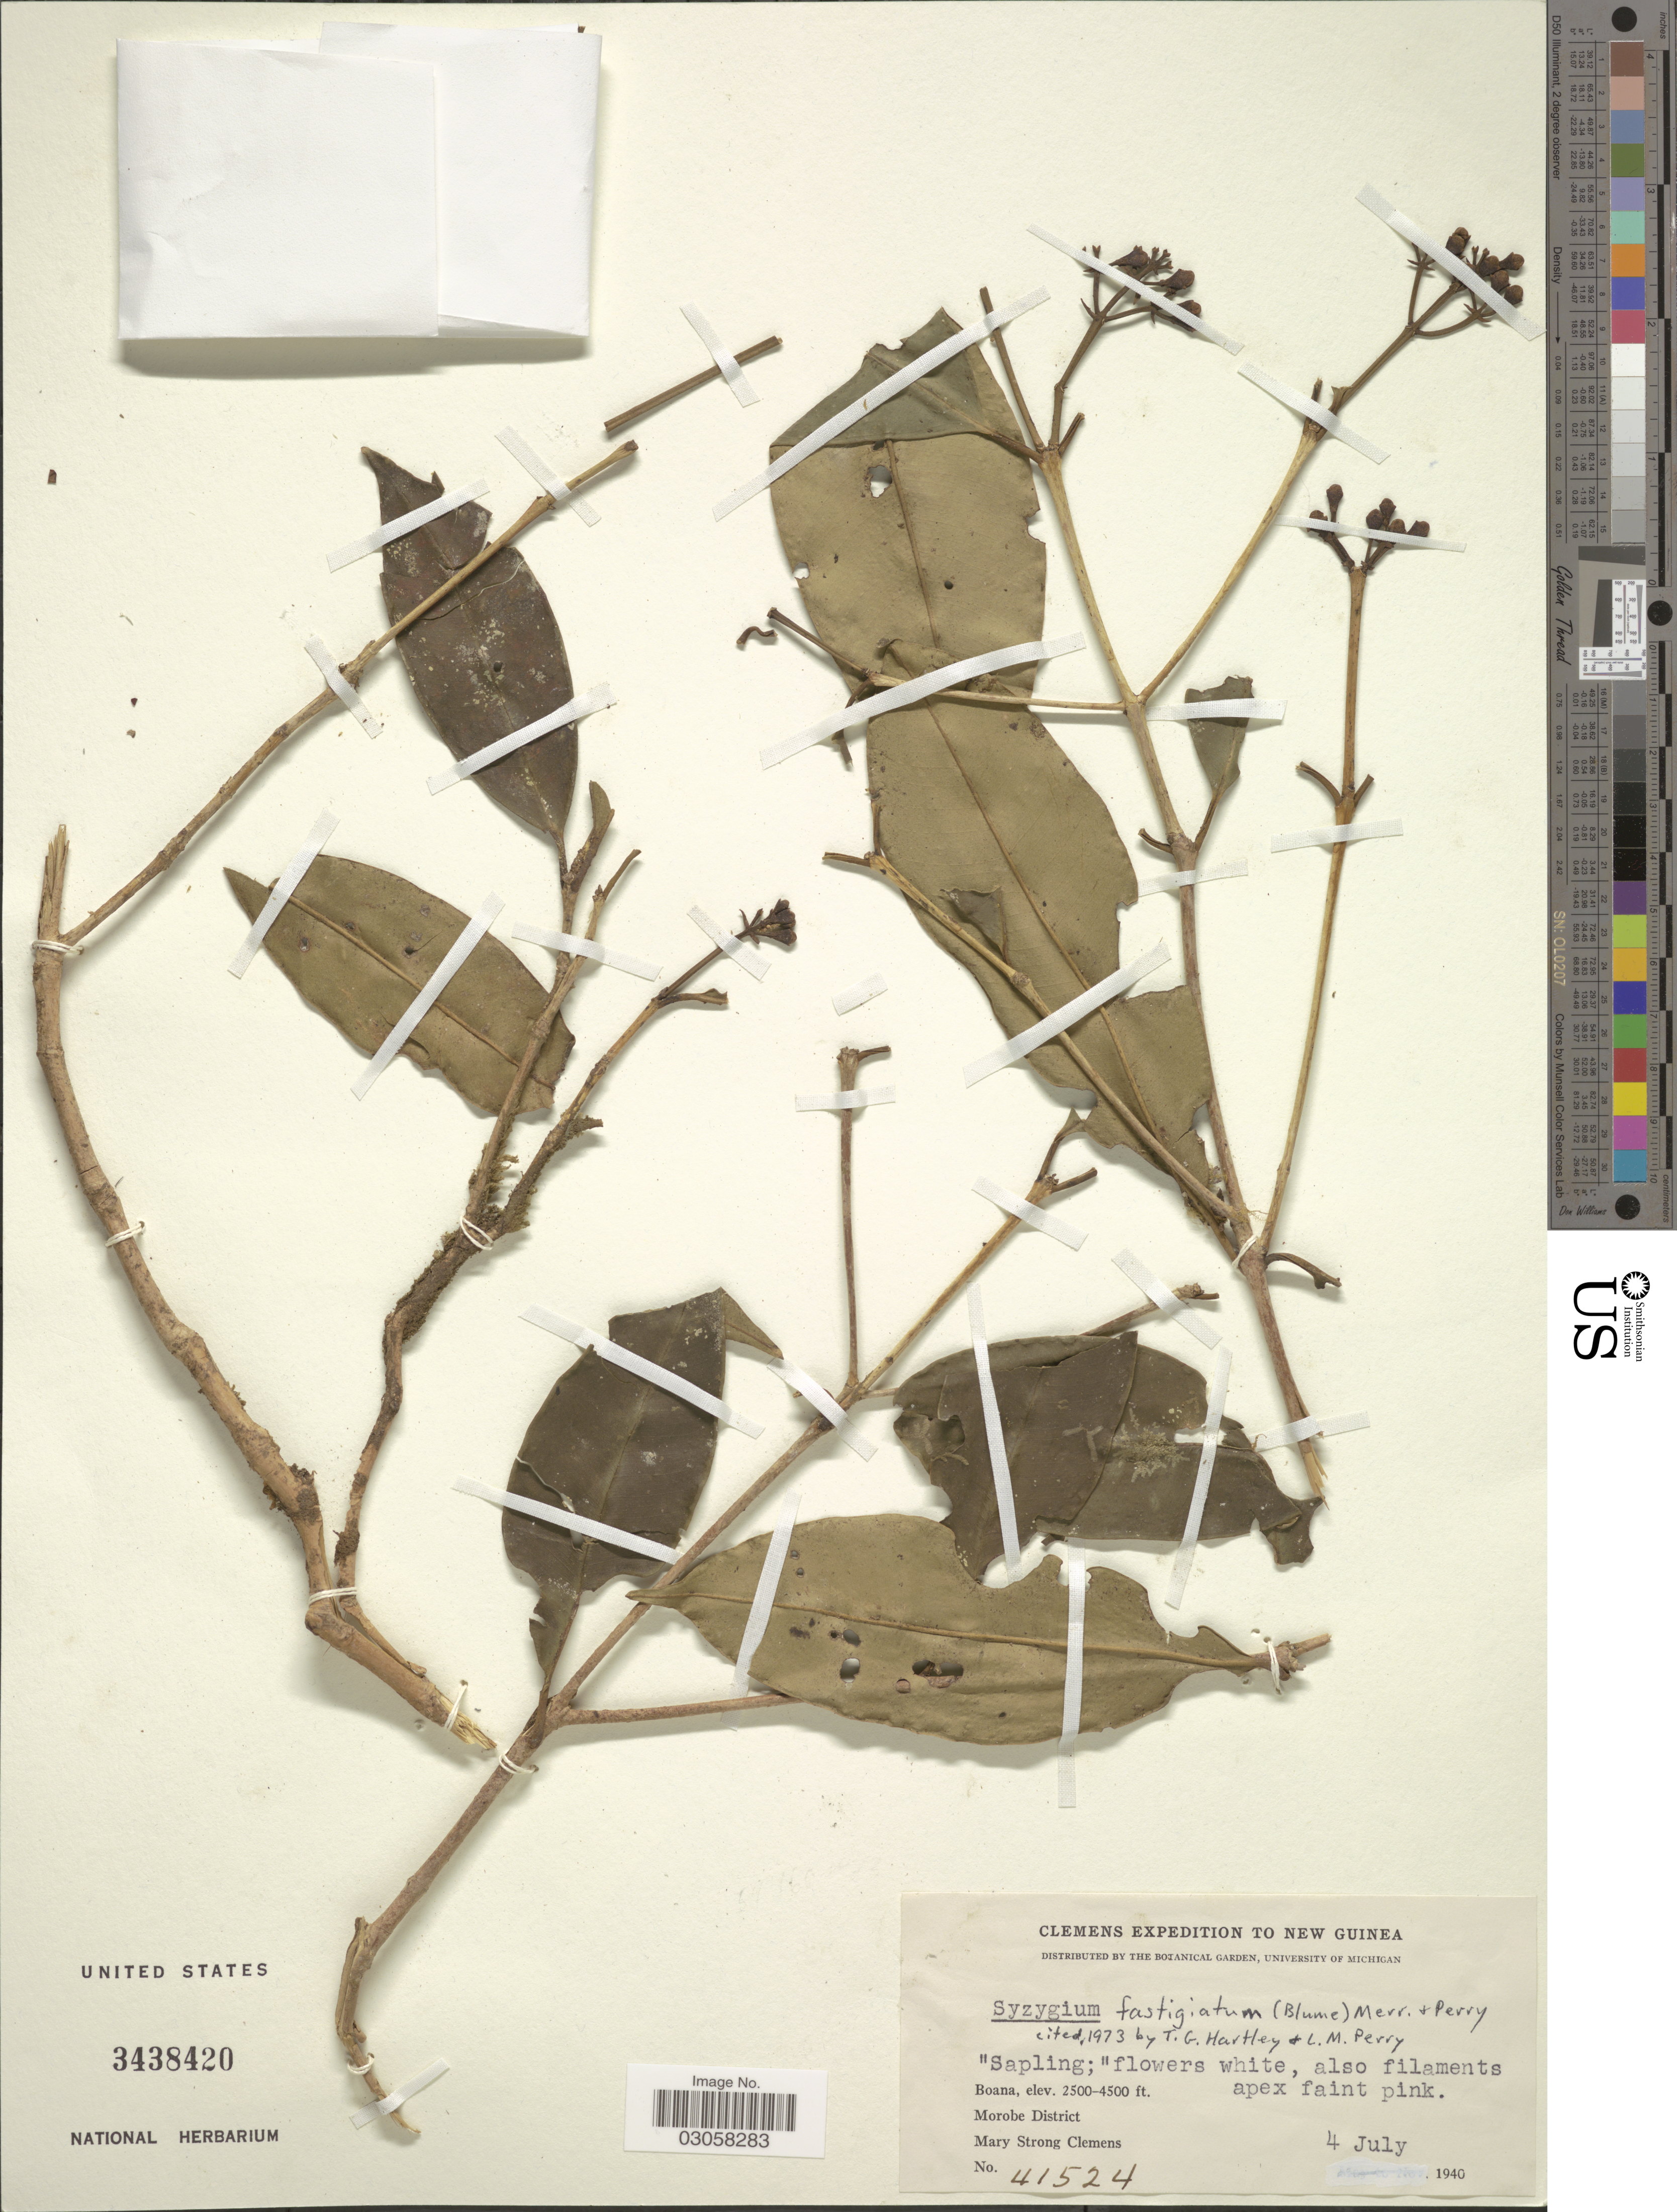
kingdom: Plantae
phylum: Tracheophyta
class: Magnoliopsida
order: Myrtales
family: Myrtaceae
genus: Syzygium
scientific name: Syzygium fastigiatum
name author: (Blume) Merr. & L.M. Perry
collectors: M. S. Clemens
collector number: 41524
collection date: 1940-07-04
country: Papua New Guinea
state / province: Morobe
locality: New Guinea. Boana. Morobe District.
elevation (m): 762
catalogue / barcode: US 3438420